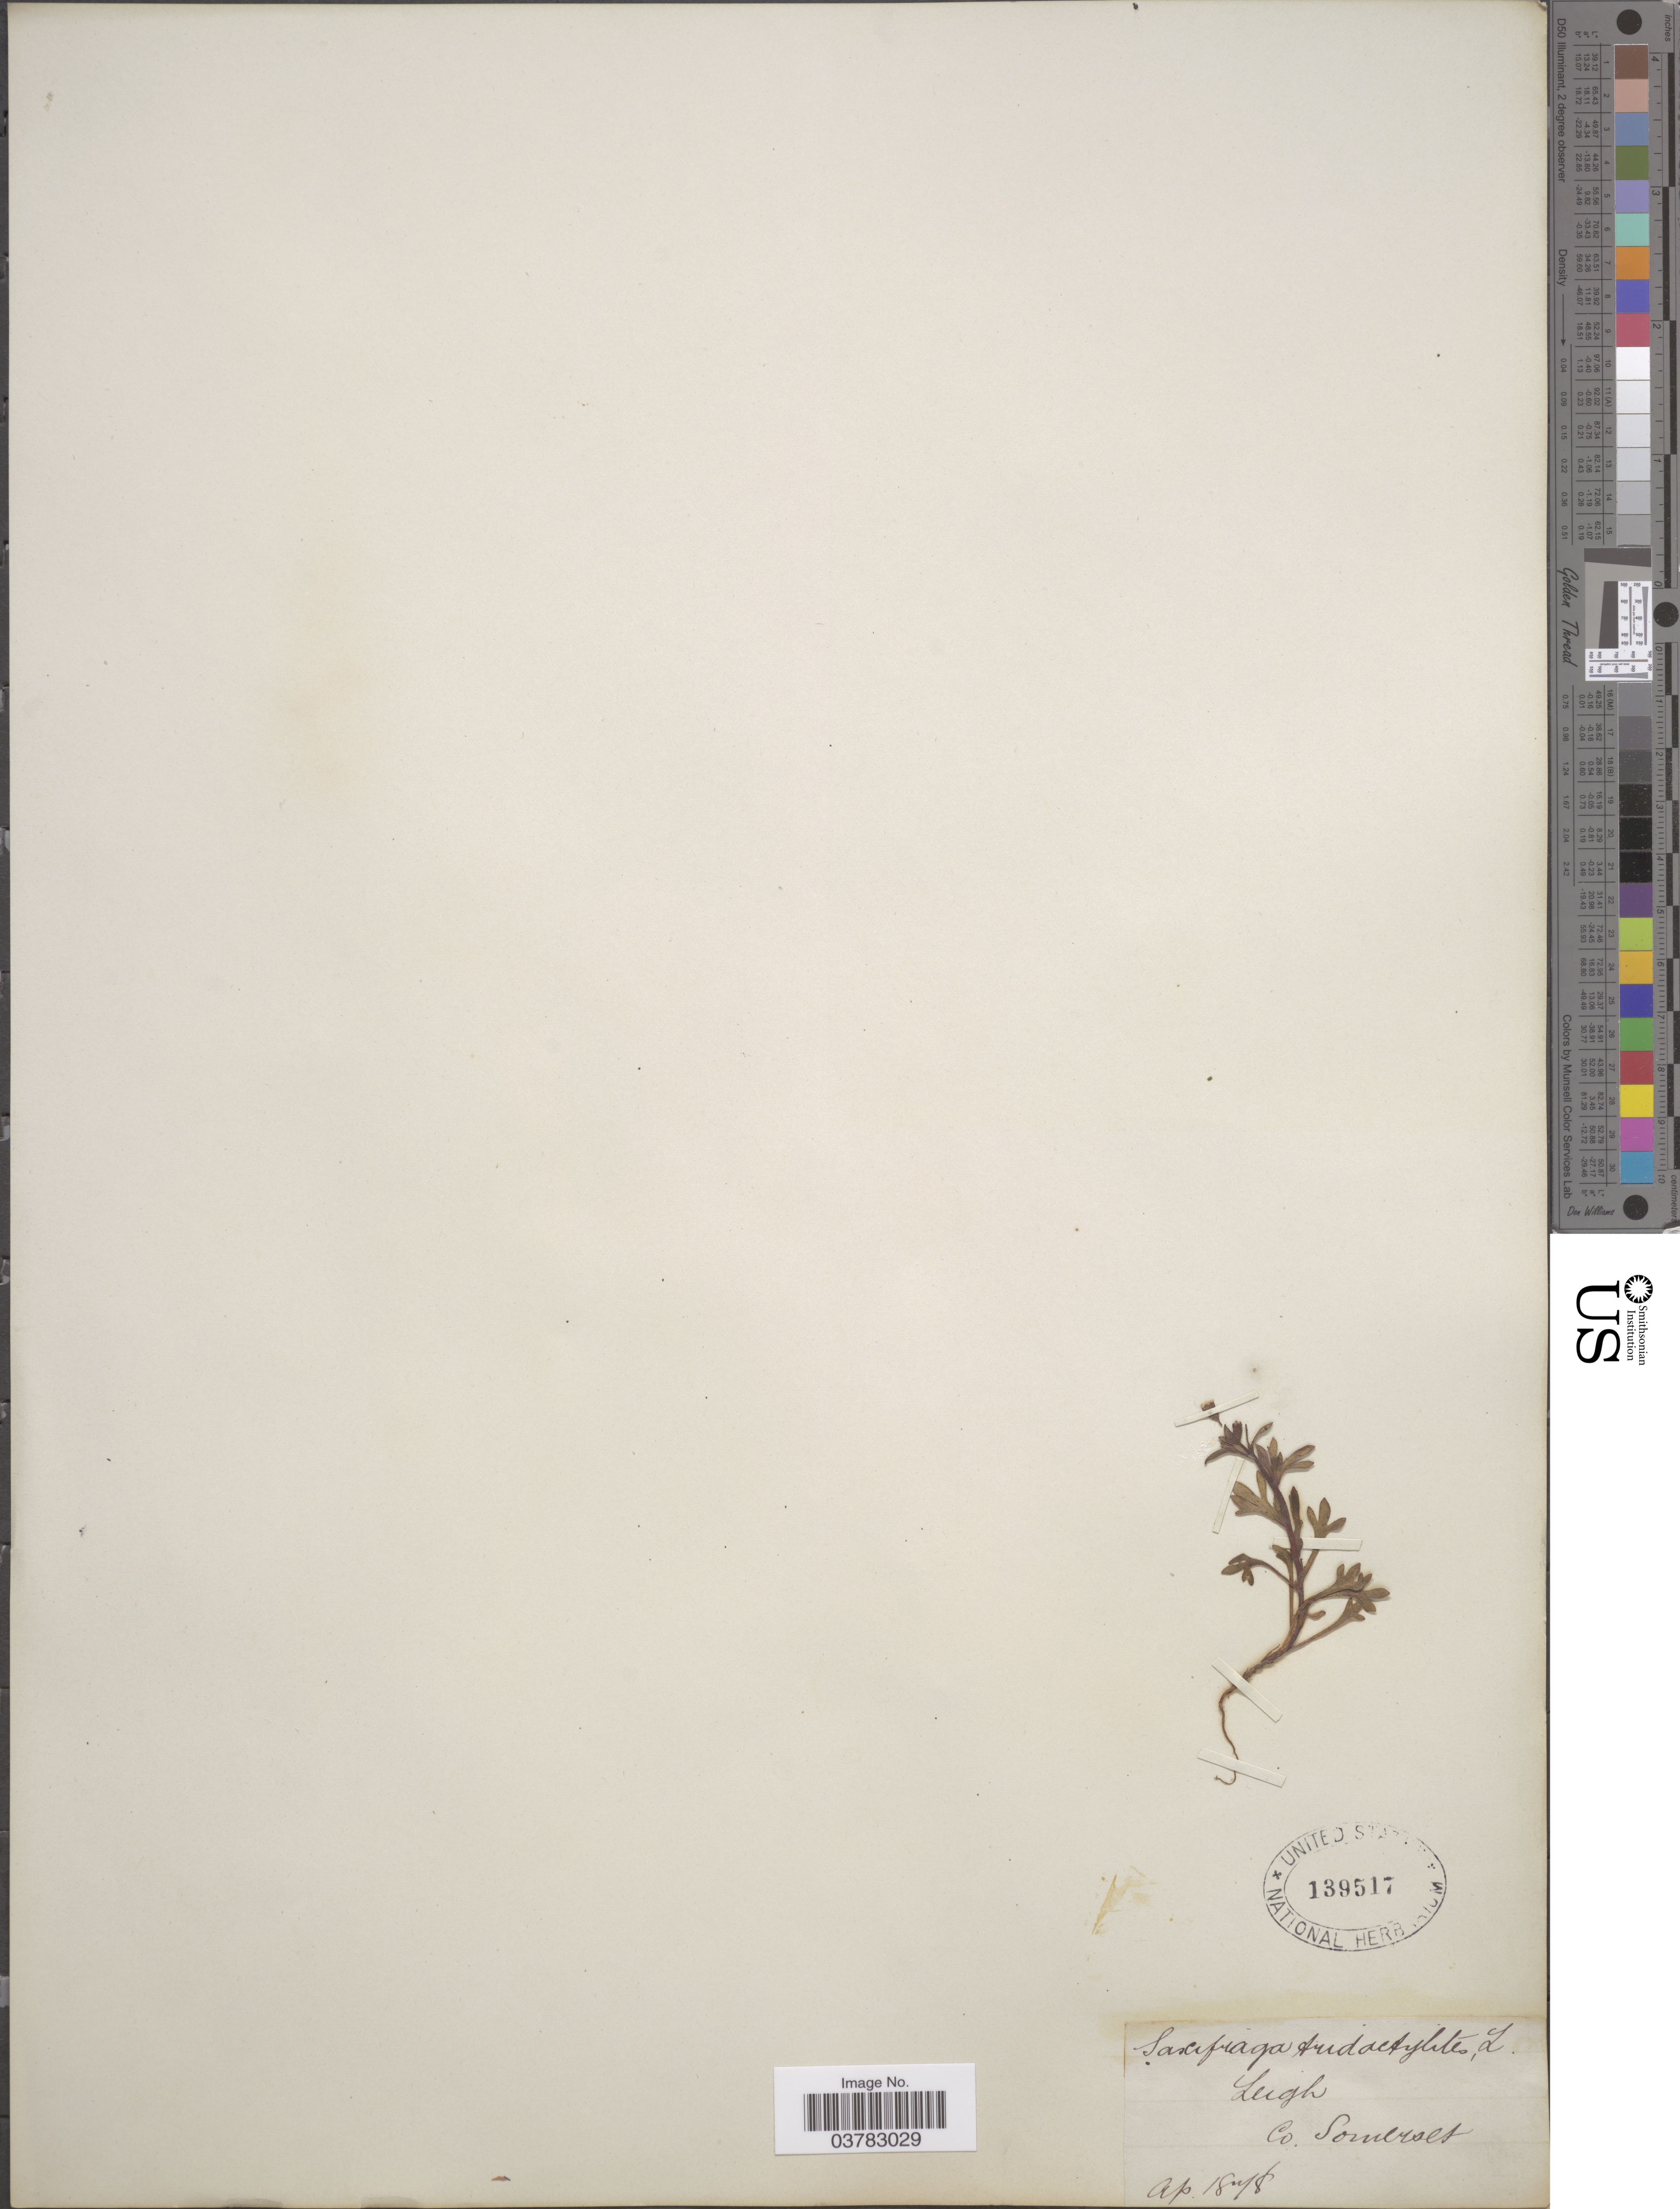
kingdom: Plantae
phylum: Tracheophyta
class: Magnoliopsida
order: Saxifragales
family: Saxifragaceae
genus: Saxifraga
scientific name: Saxifraga tridactylites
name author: L.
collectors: Leigh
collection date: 1878-04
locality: Co. Somerset.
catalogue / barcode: US 139517